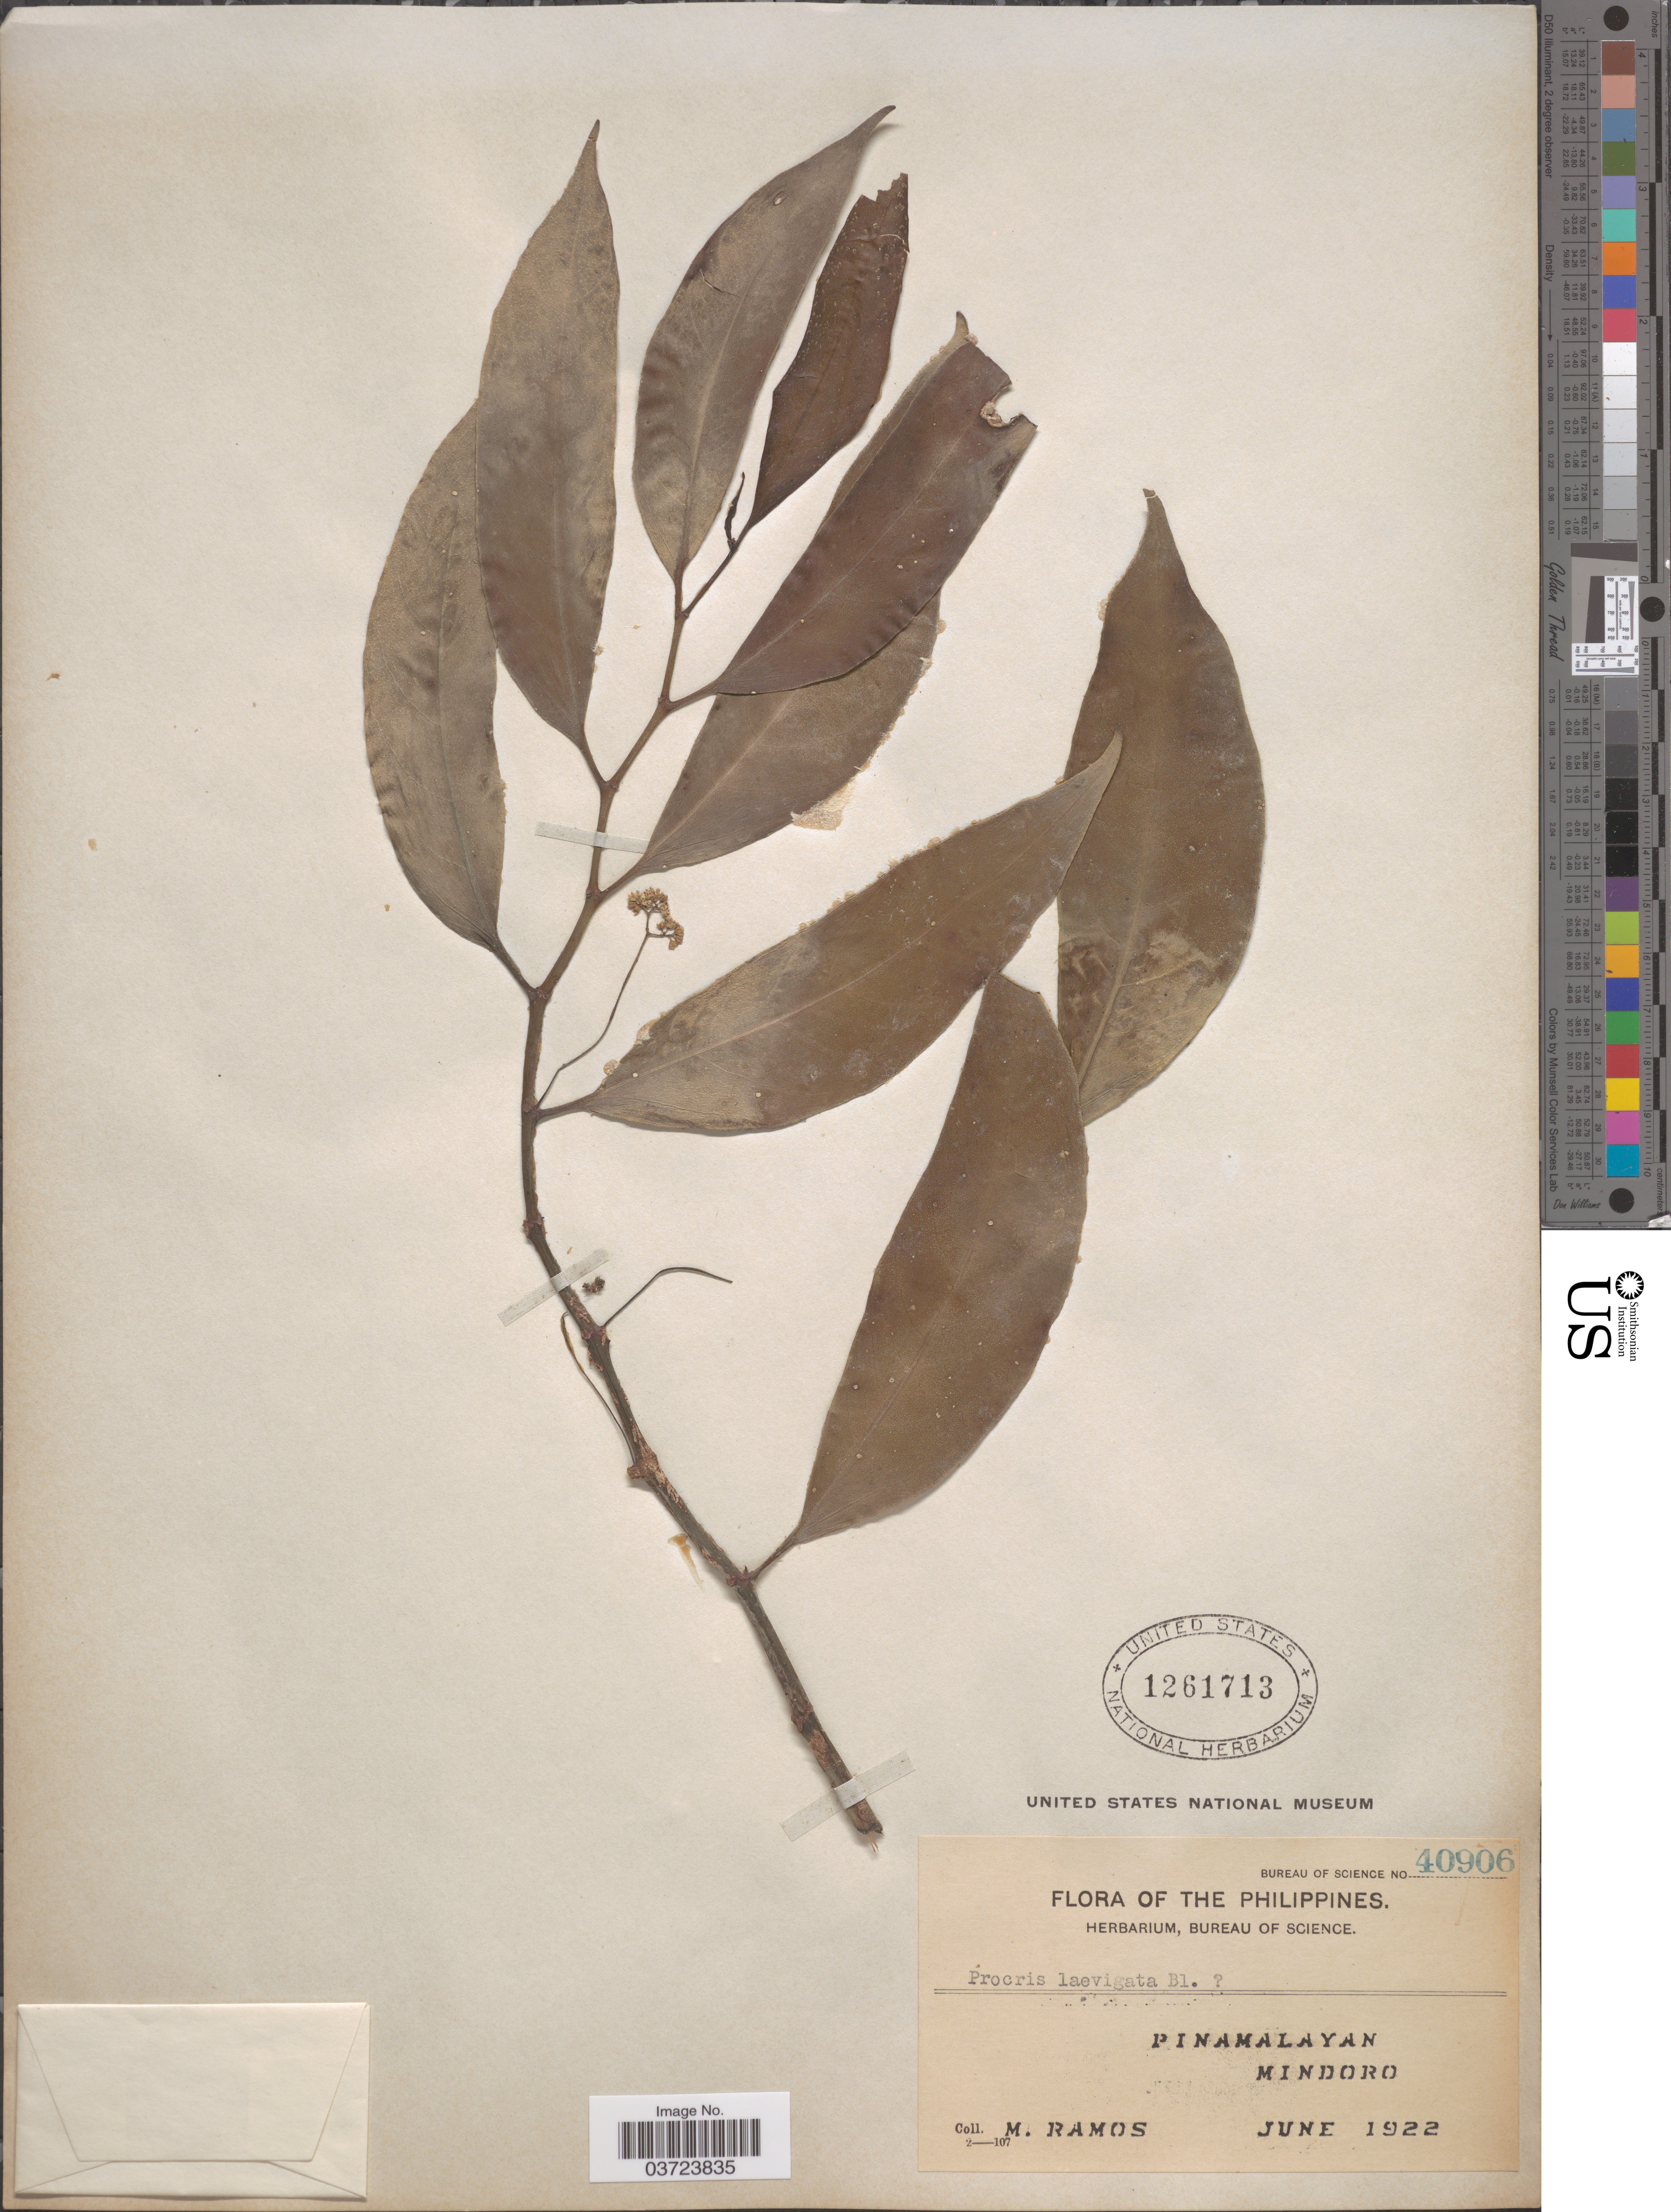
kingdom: Plantae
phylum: Tracheophyta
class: Magnoliopsida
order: Rosales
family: Urticaceae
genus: Procris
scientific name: Procris laevigata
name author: Blume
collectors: M. Ramos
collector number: Bureau of Science 40906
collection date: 1922-06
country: Philippines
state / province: Mimaropa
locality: Pinamalayan, Mindoro.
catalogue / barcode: US 1261713